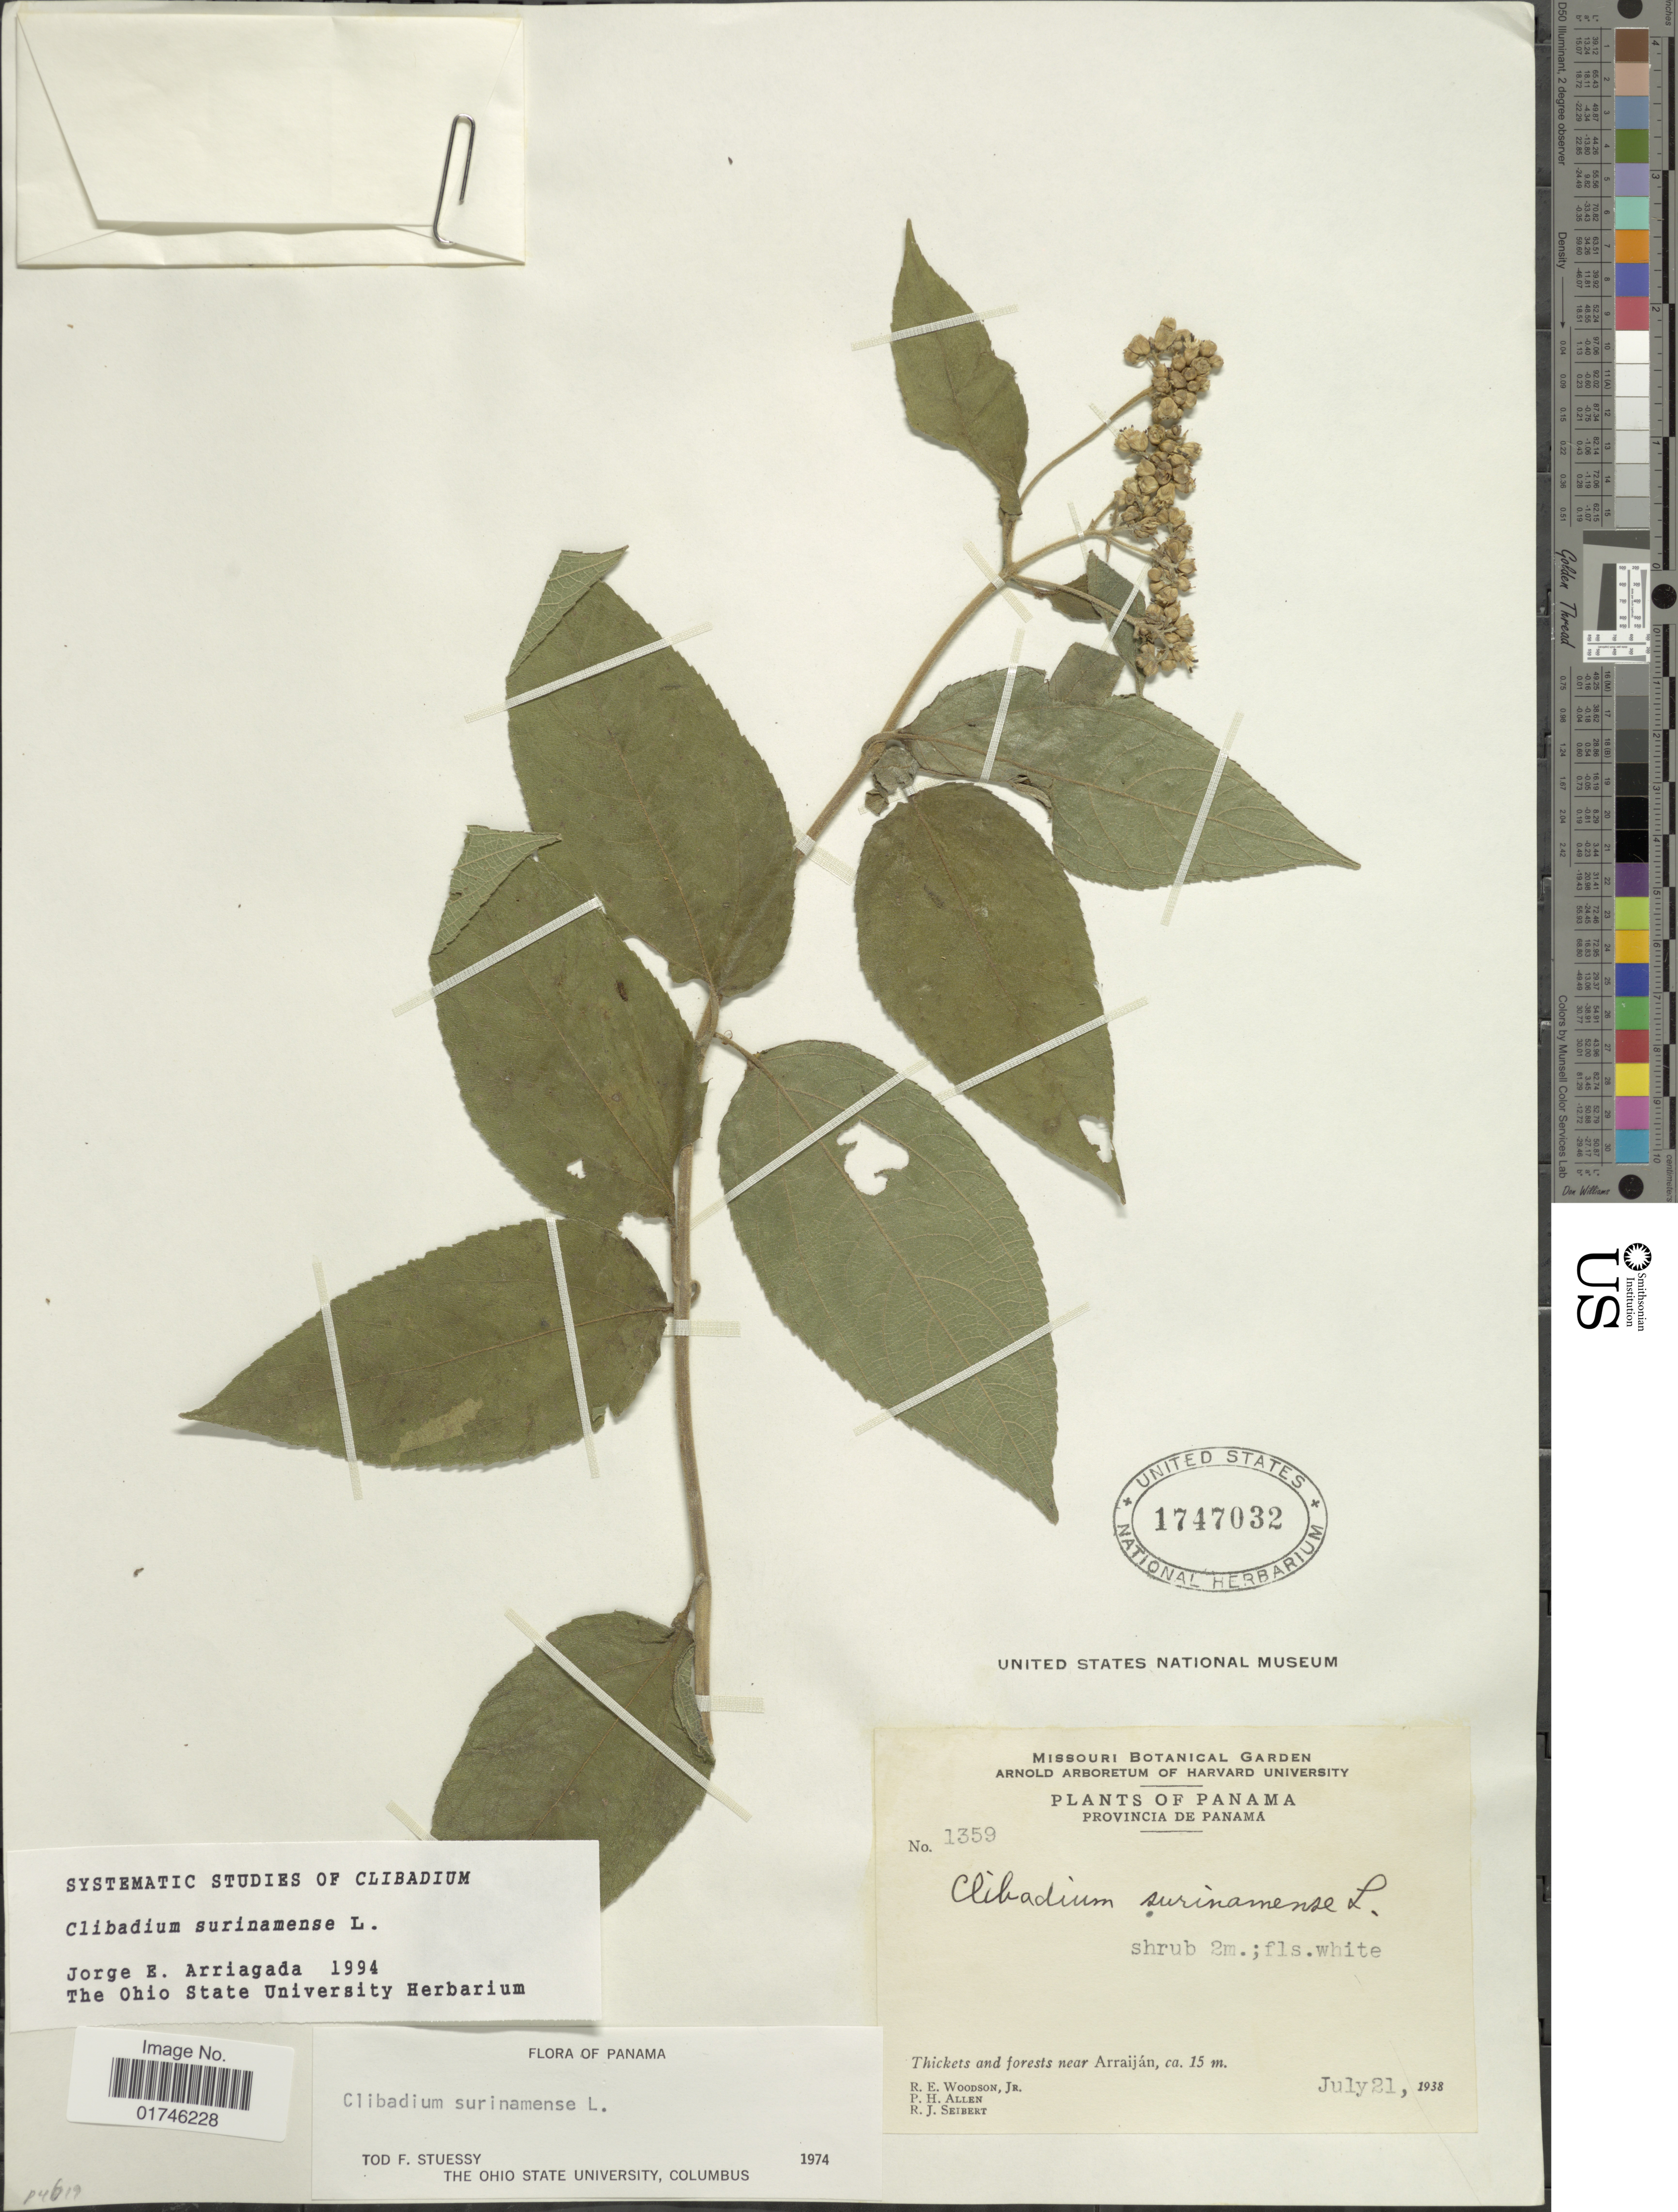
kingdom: Plantae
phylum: Tracheophyta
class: Magnoliopsida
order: Asterales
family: Asteraceae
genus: Clibadium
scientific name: Clibadium surinamense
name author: L.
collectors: R. E. Woodson, P. H. Allen & R. J. Seibert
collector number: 1359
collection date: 1938-07-21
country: Panama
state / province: Panamá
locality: Provincia de Panama. Thickets and forests near Arraijan.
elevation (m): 15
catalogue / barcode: US 1747032